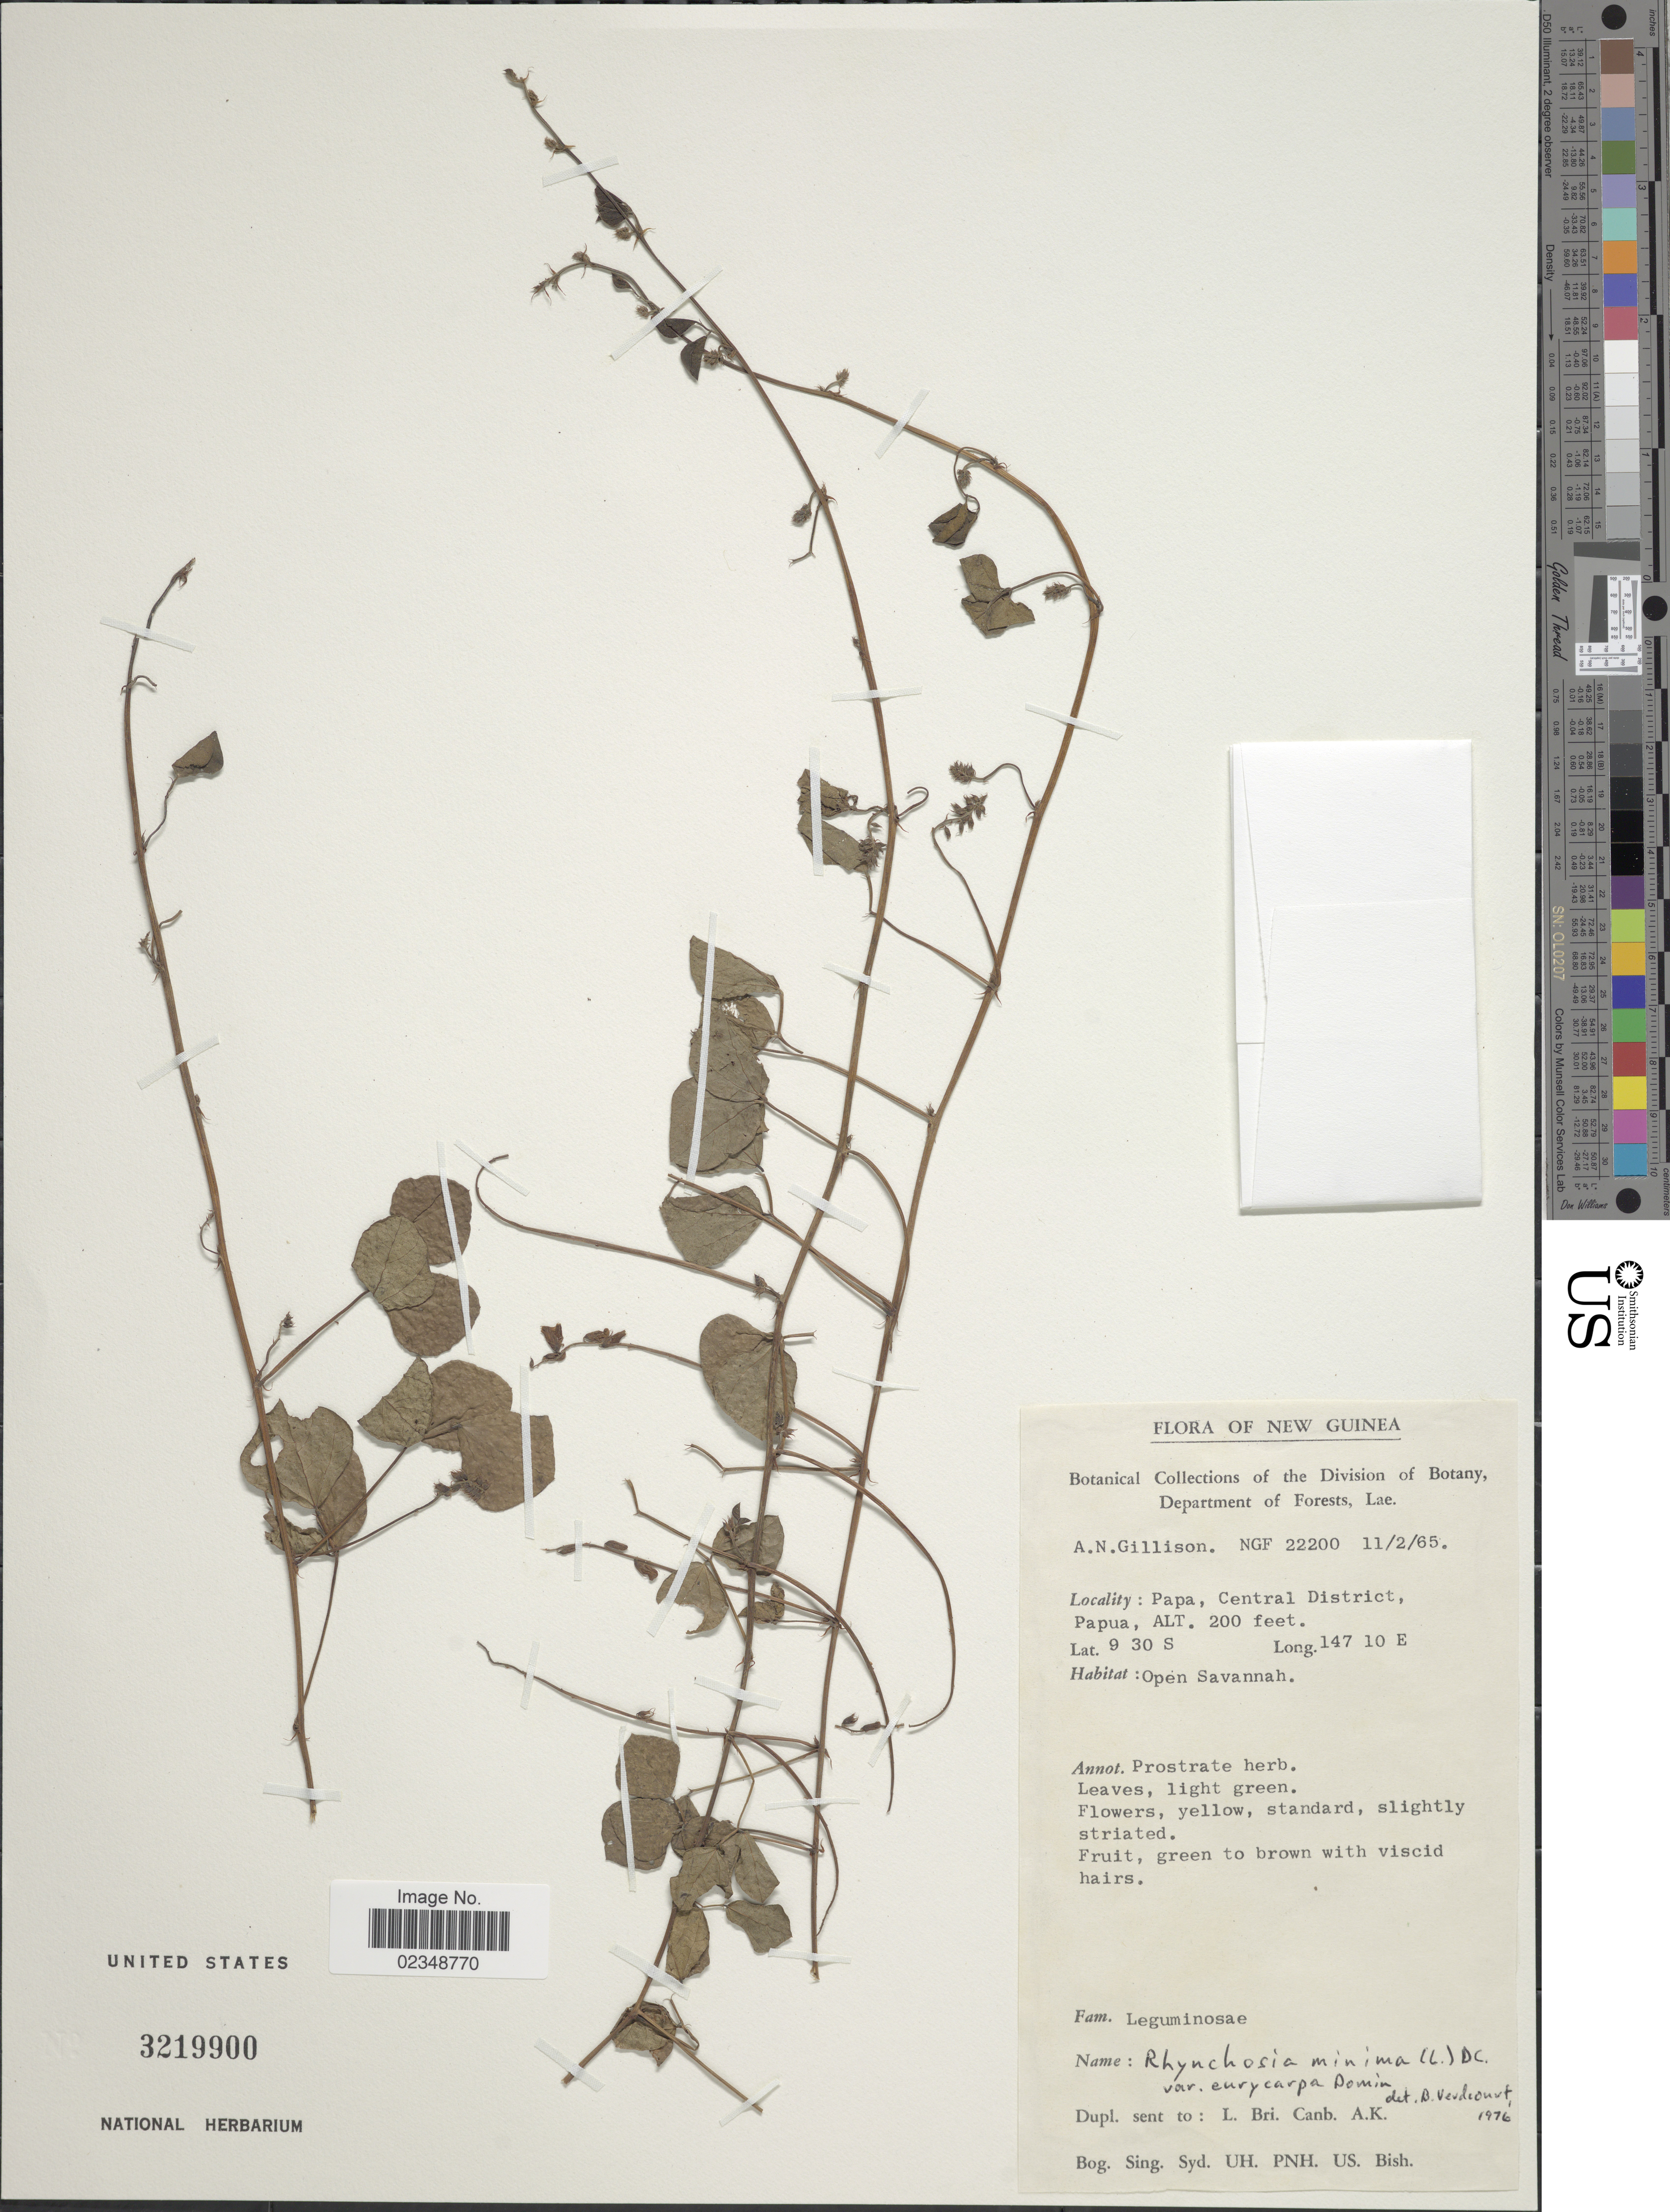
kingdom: Plantae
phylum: Tracheophyta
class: Magnoliopsida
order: Fabales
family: Fabaceae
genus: Rhynchosia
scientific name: Rhynchosia minima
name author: (L.) DC.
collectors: A. Gillison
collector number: NGF22200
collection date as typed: Transcribed d/m/y: 11/2/65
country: Papua New Guinea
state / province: Central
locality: New Guinea. Papa, Central District, Papua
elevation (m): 61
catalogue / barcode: US 3219900